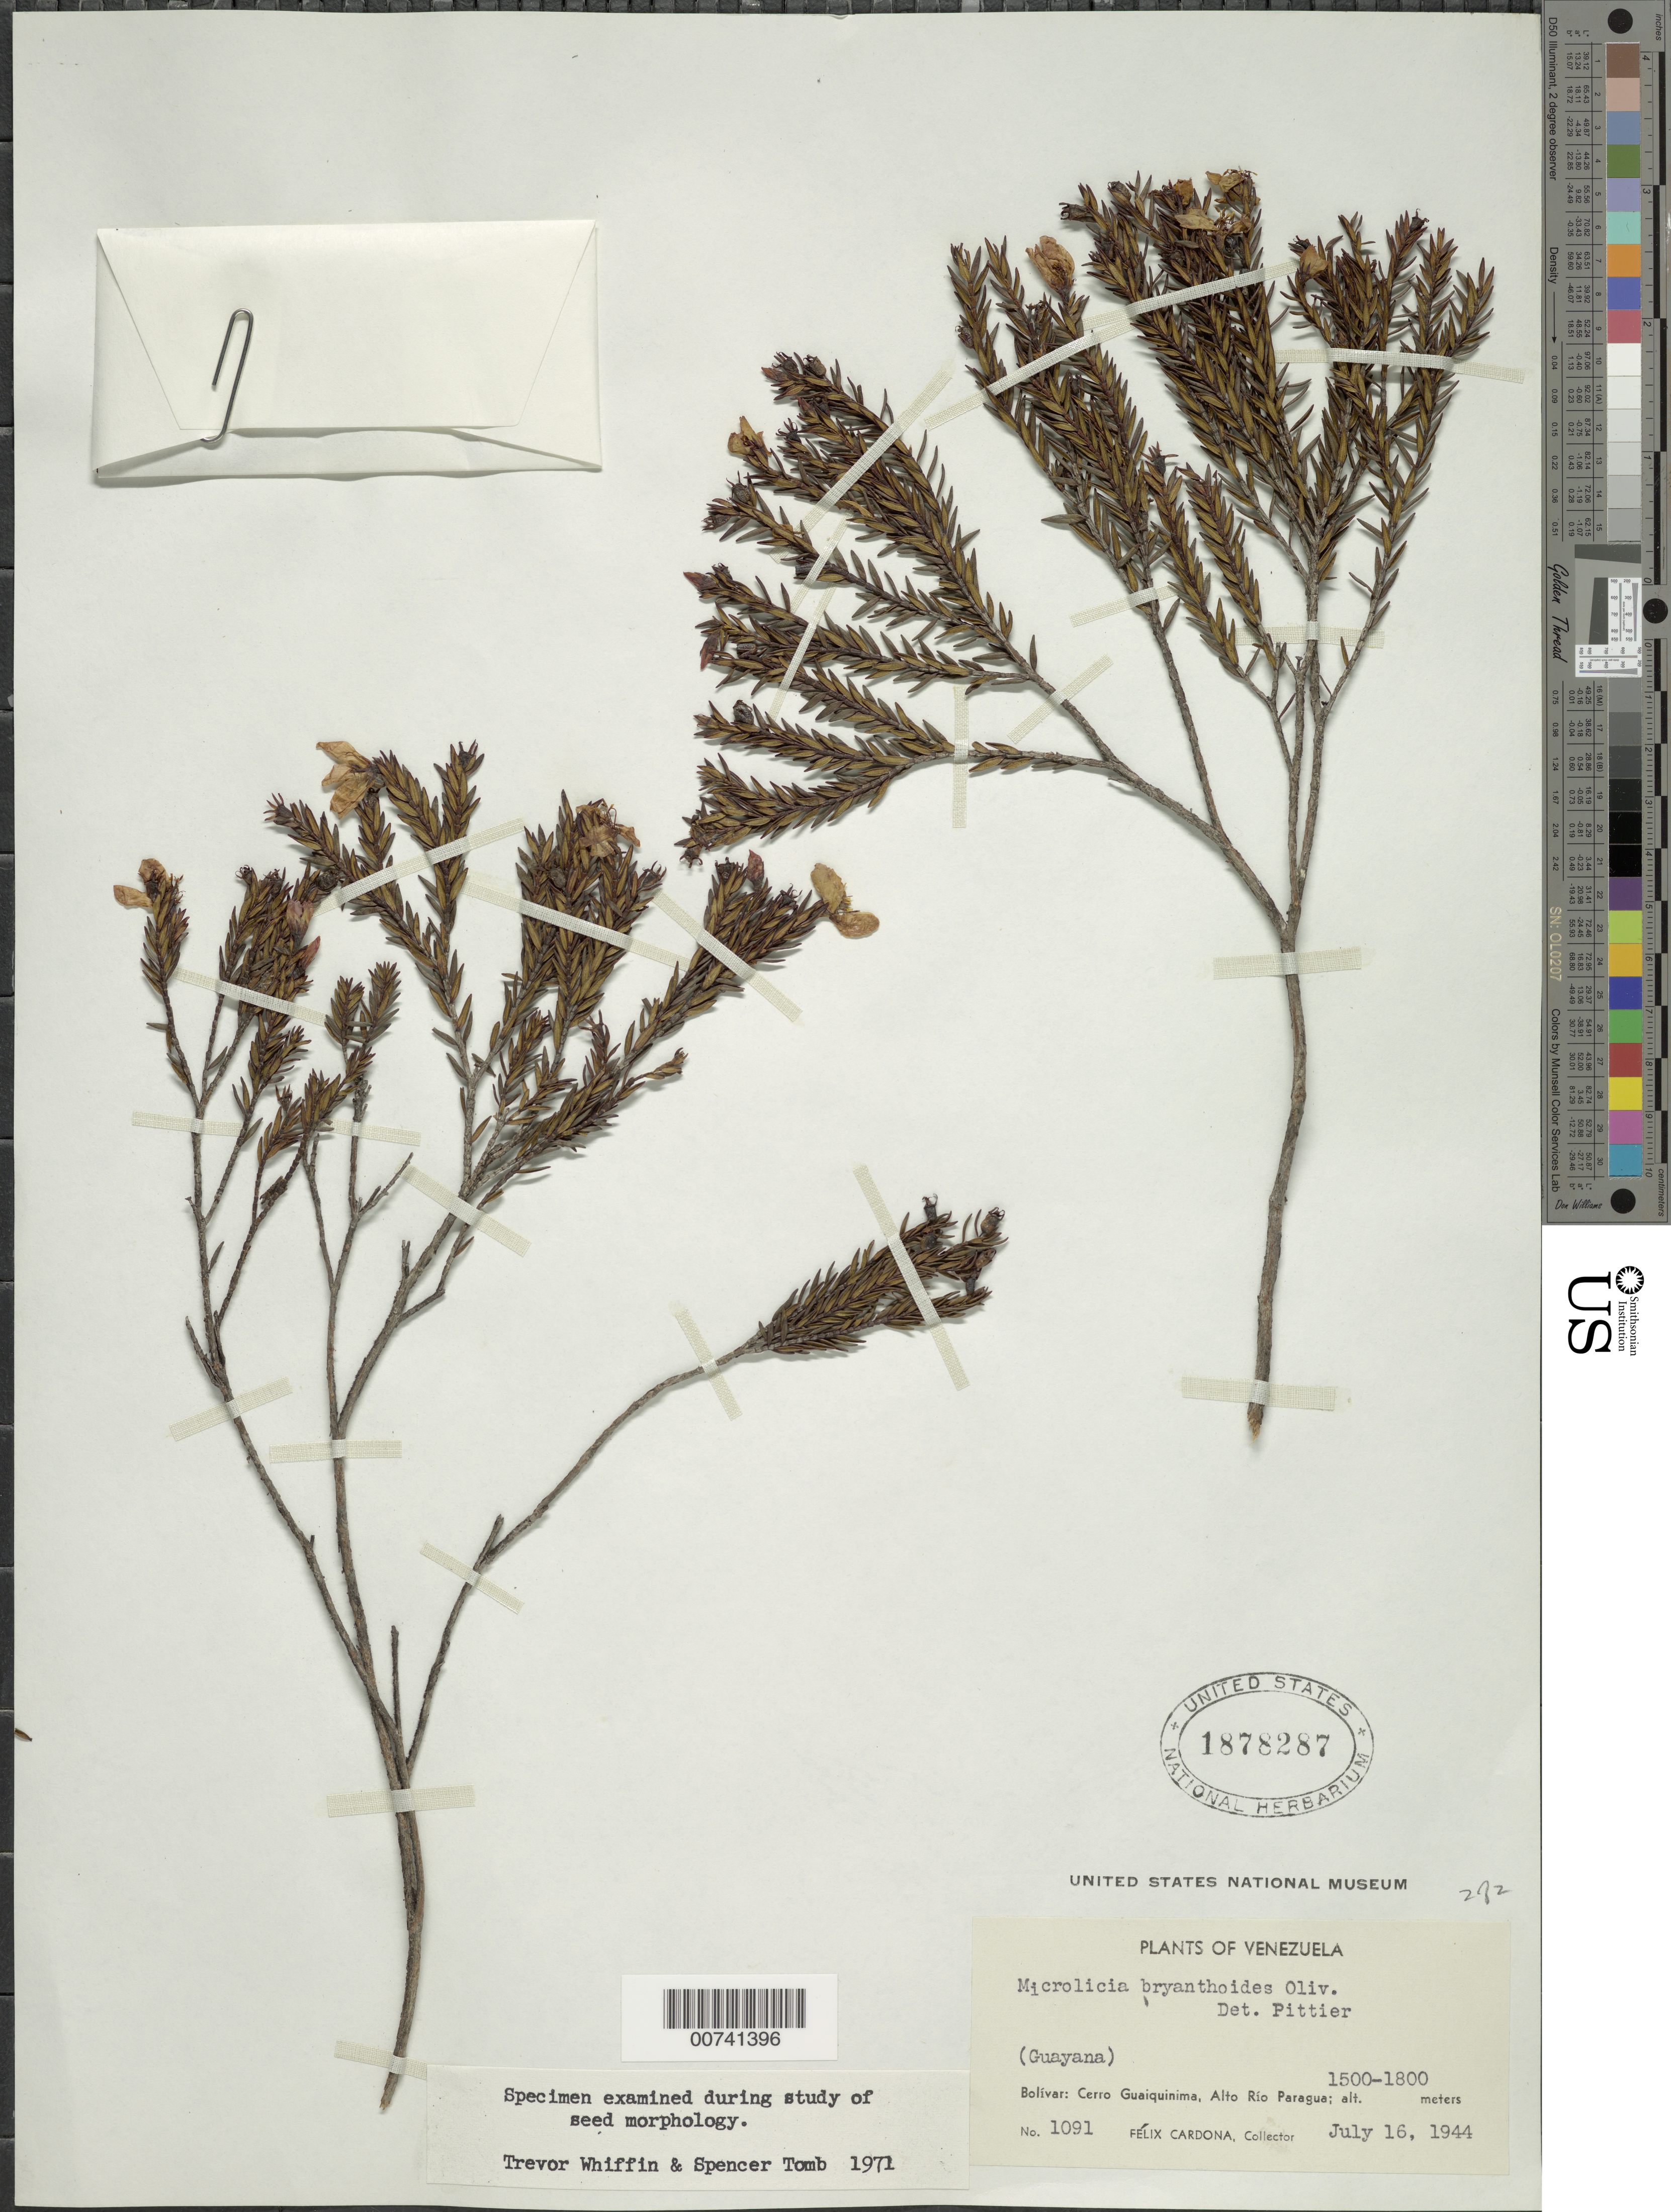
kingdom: Plantae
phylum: Tracheophyta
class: Magnoliopsida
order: Myrtales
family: Melastomataceae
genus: Microlicia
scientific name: Microlicia benthamiana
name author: Triana ex Cogn.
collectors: F. Cardona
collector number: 1091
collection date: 1944-07-16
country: Venezuela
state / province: Bolivar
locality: Bolívar: Cerro Guaiquinima, Alto Río Paragua.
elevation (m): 1500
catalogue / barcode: US 1878287